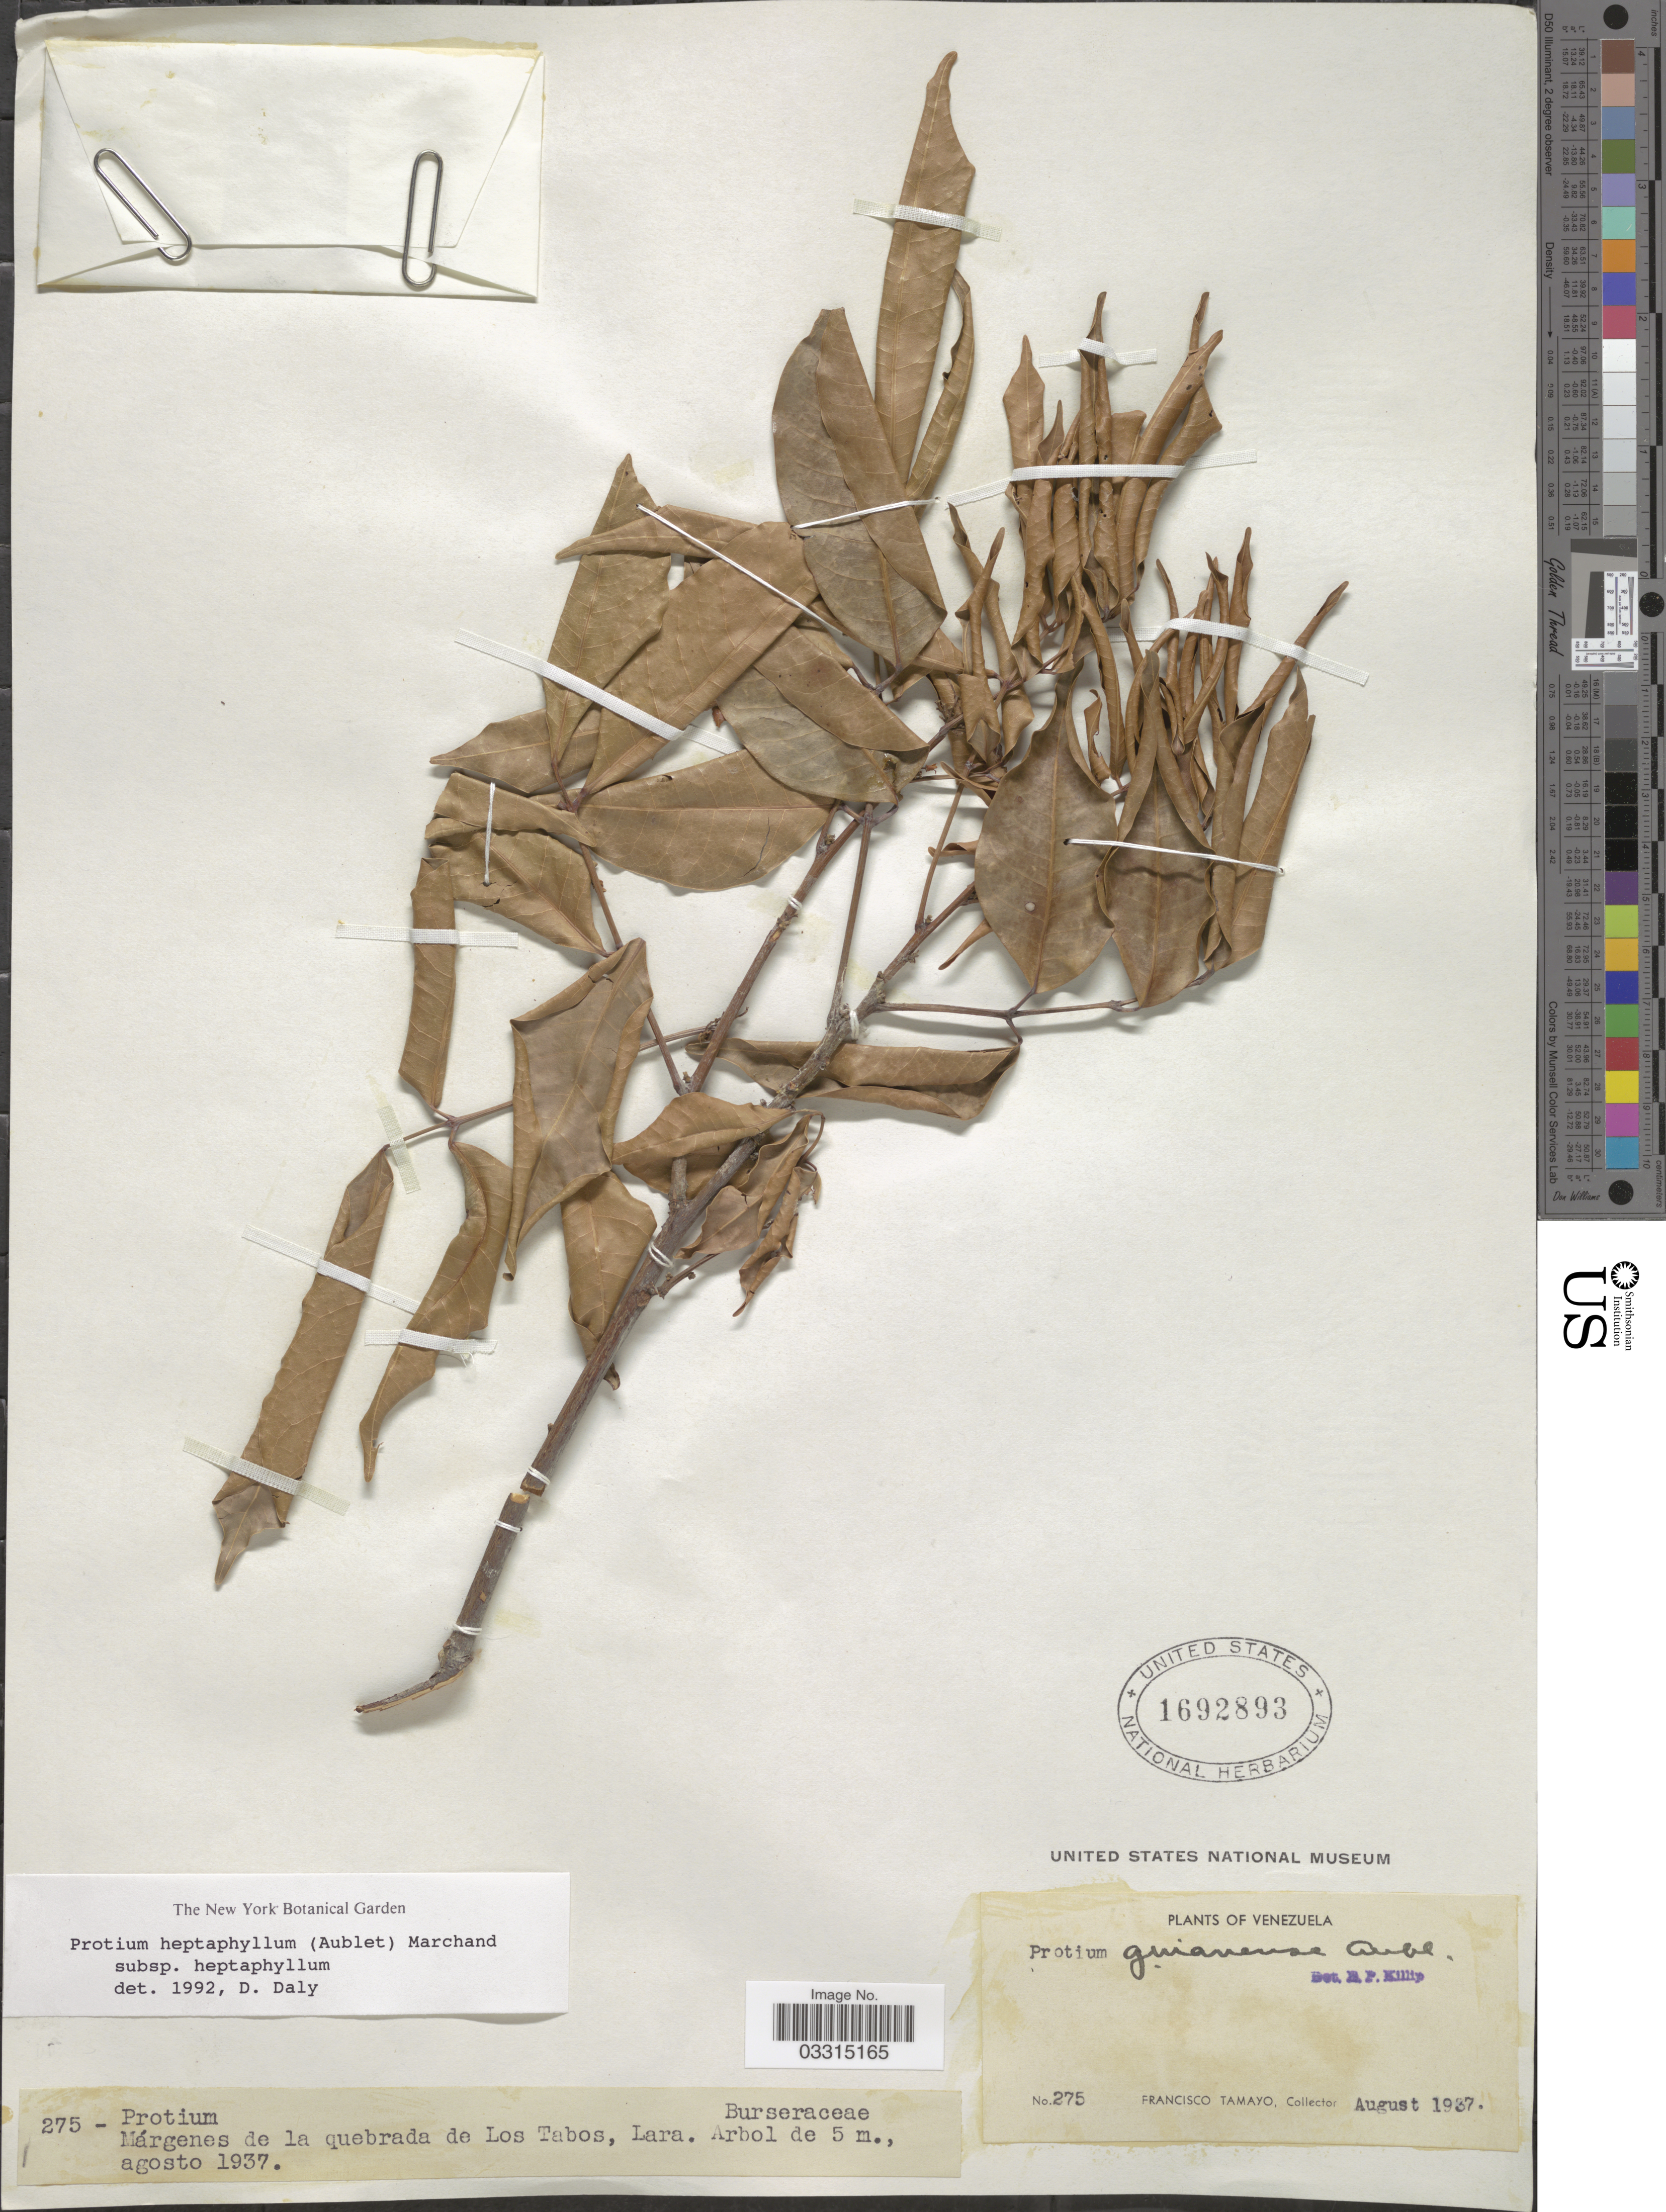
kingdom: Plantae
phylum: Tracheophyta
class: Magnoliopsida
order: Sapindales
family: Burseraceae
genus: Protium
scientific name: Protium heptaphyllum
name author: (Aubl.) Marchand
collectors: F. Tamayo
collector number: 275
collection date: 1937-08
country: Venezuela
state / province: Lara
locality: Márgenes de la quebrada de Los Tabos.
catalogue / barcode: US 1692893